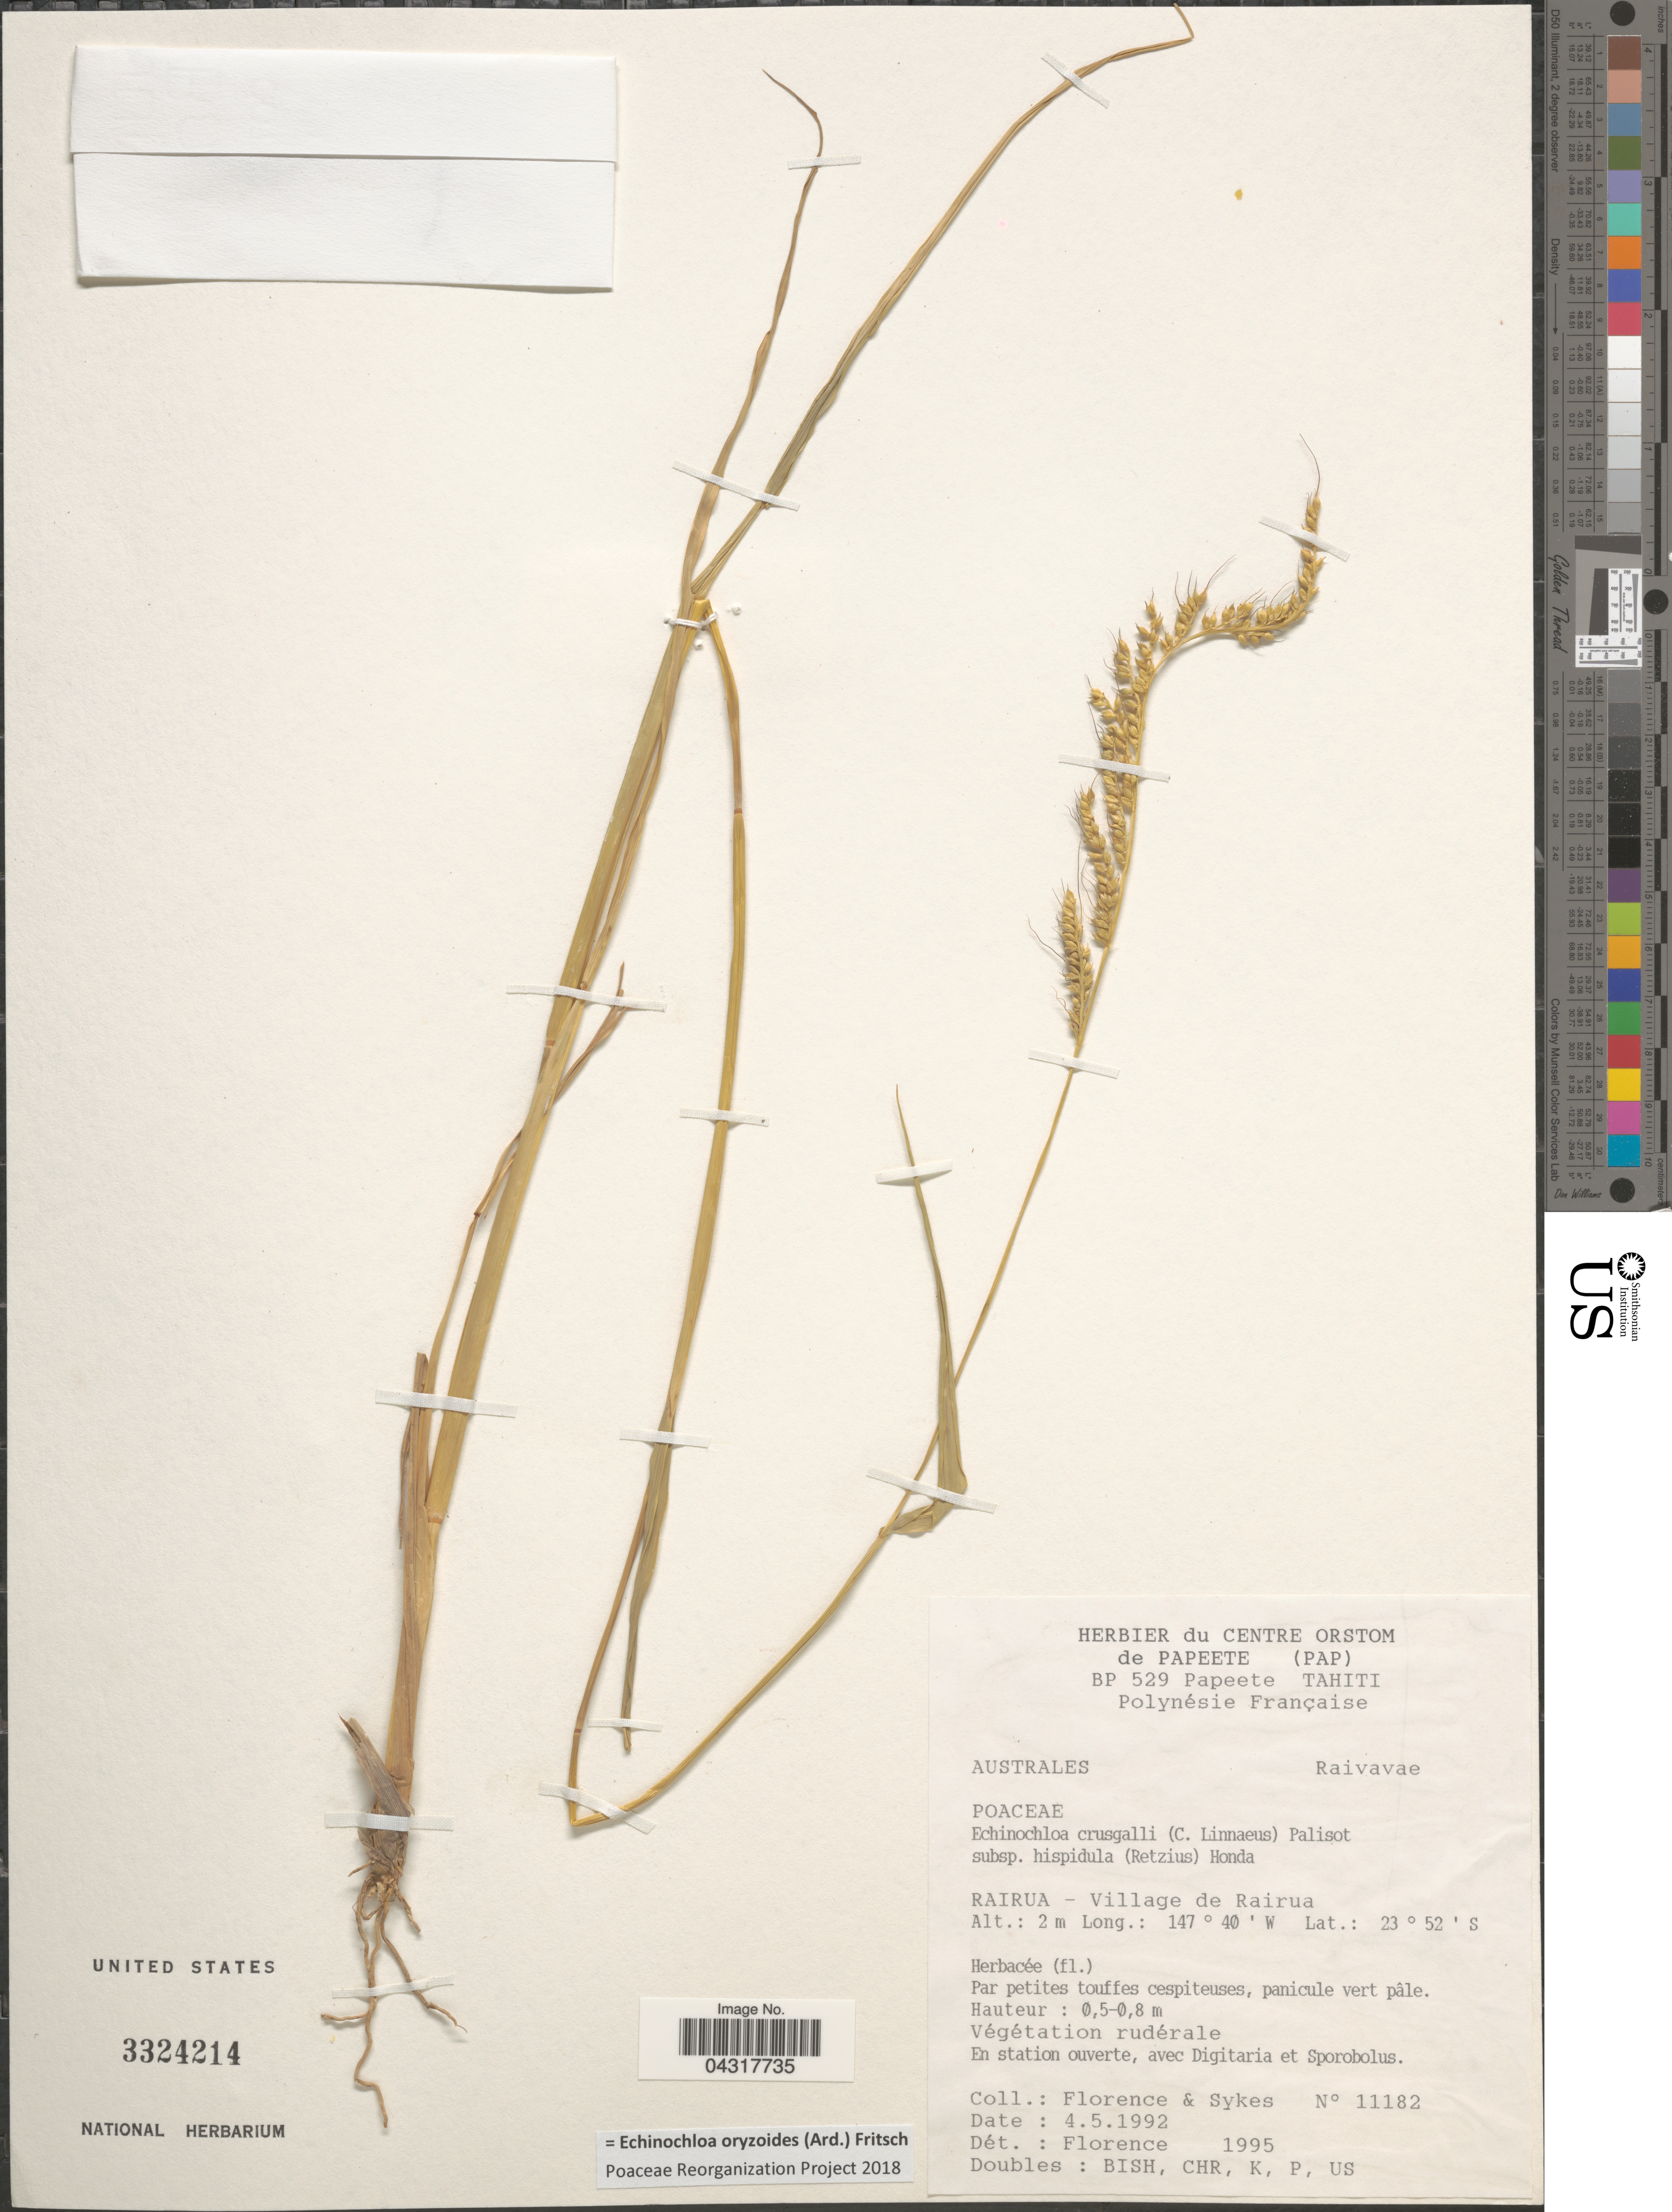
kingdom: Plantae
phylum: Tracheophyta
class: Liliopsida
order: Poales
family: Poaceae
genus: Echinochloa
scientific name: Echinochloa oryzoides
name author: (Ard.) Fritsch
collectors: -. Florence & Sykes, --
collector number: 11182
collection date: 1992-05-04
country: French Polynesia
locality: Rairua - Village de Rairua.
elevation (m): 2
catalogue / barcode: US 3324214